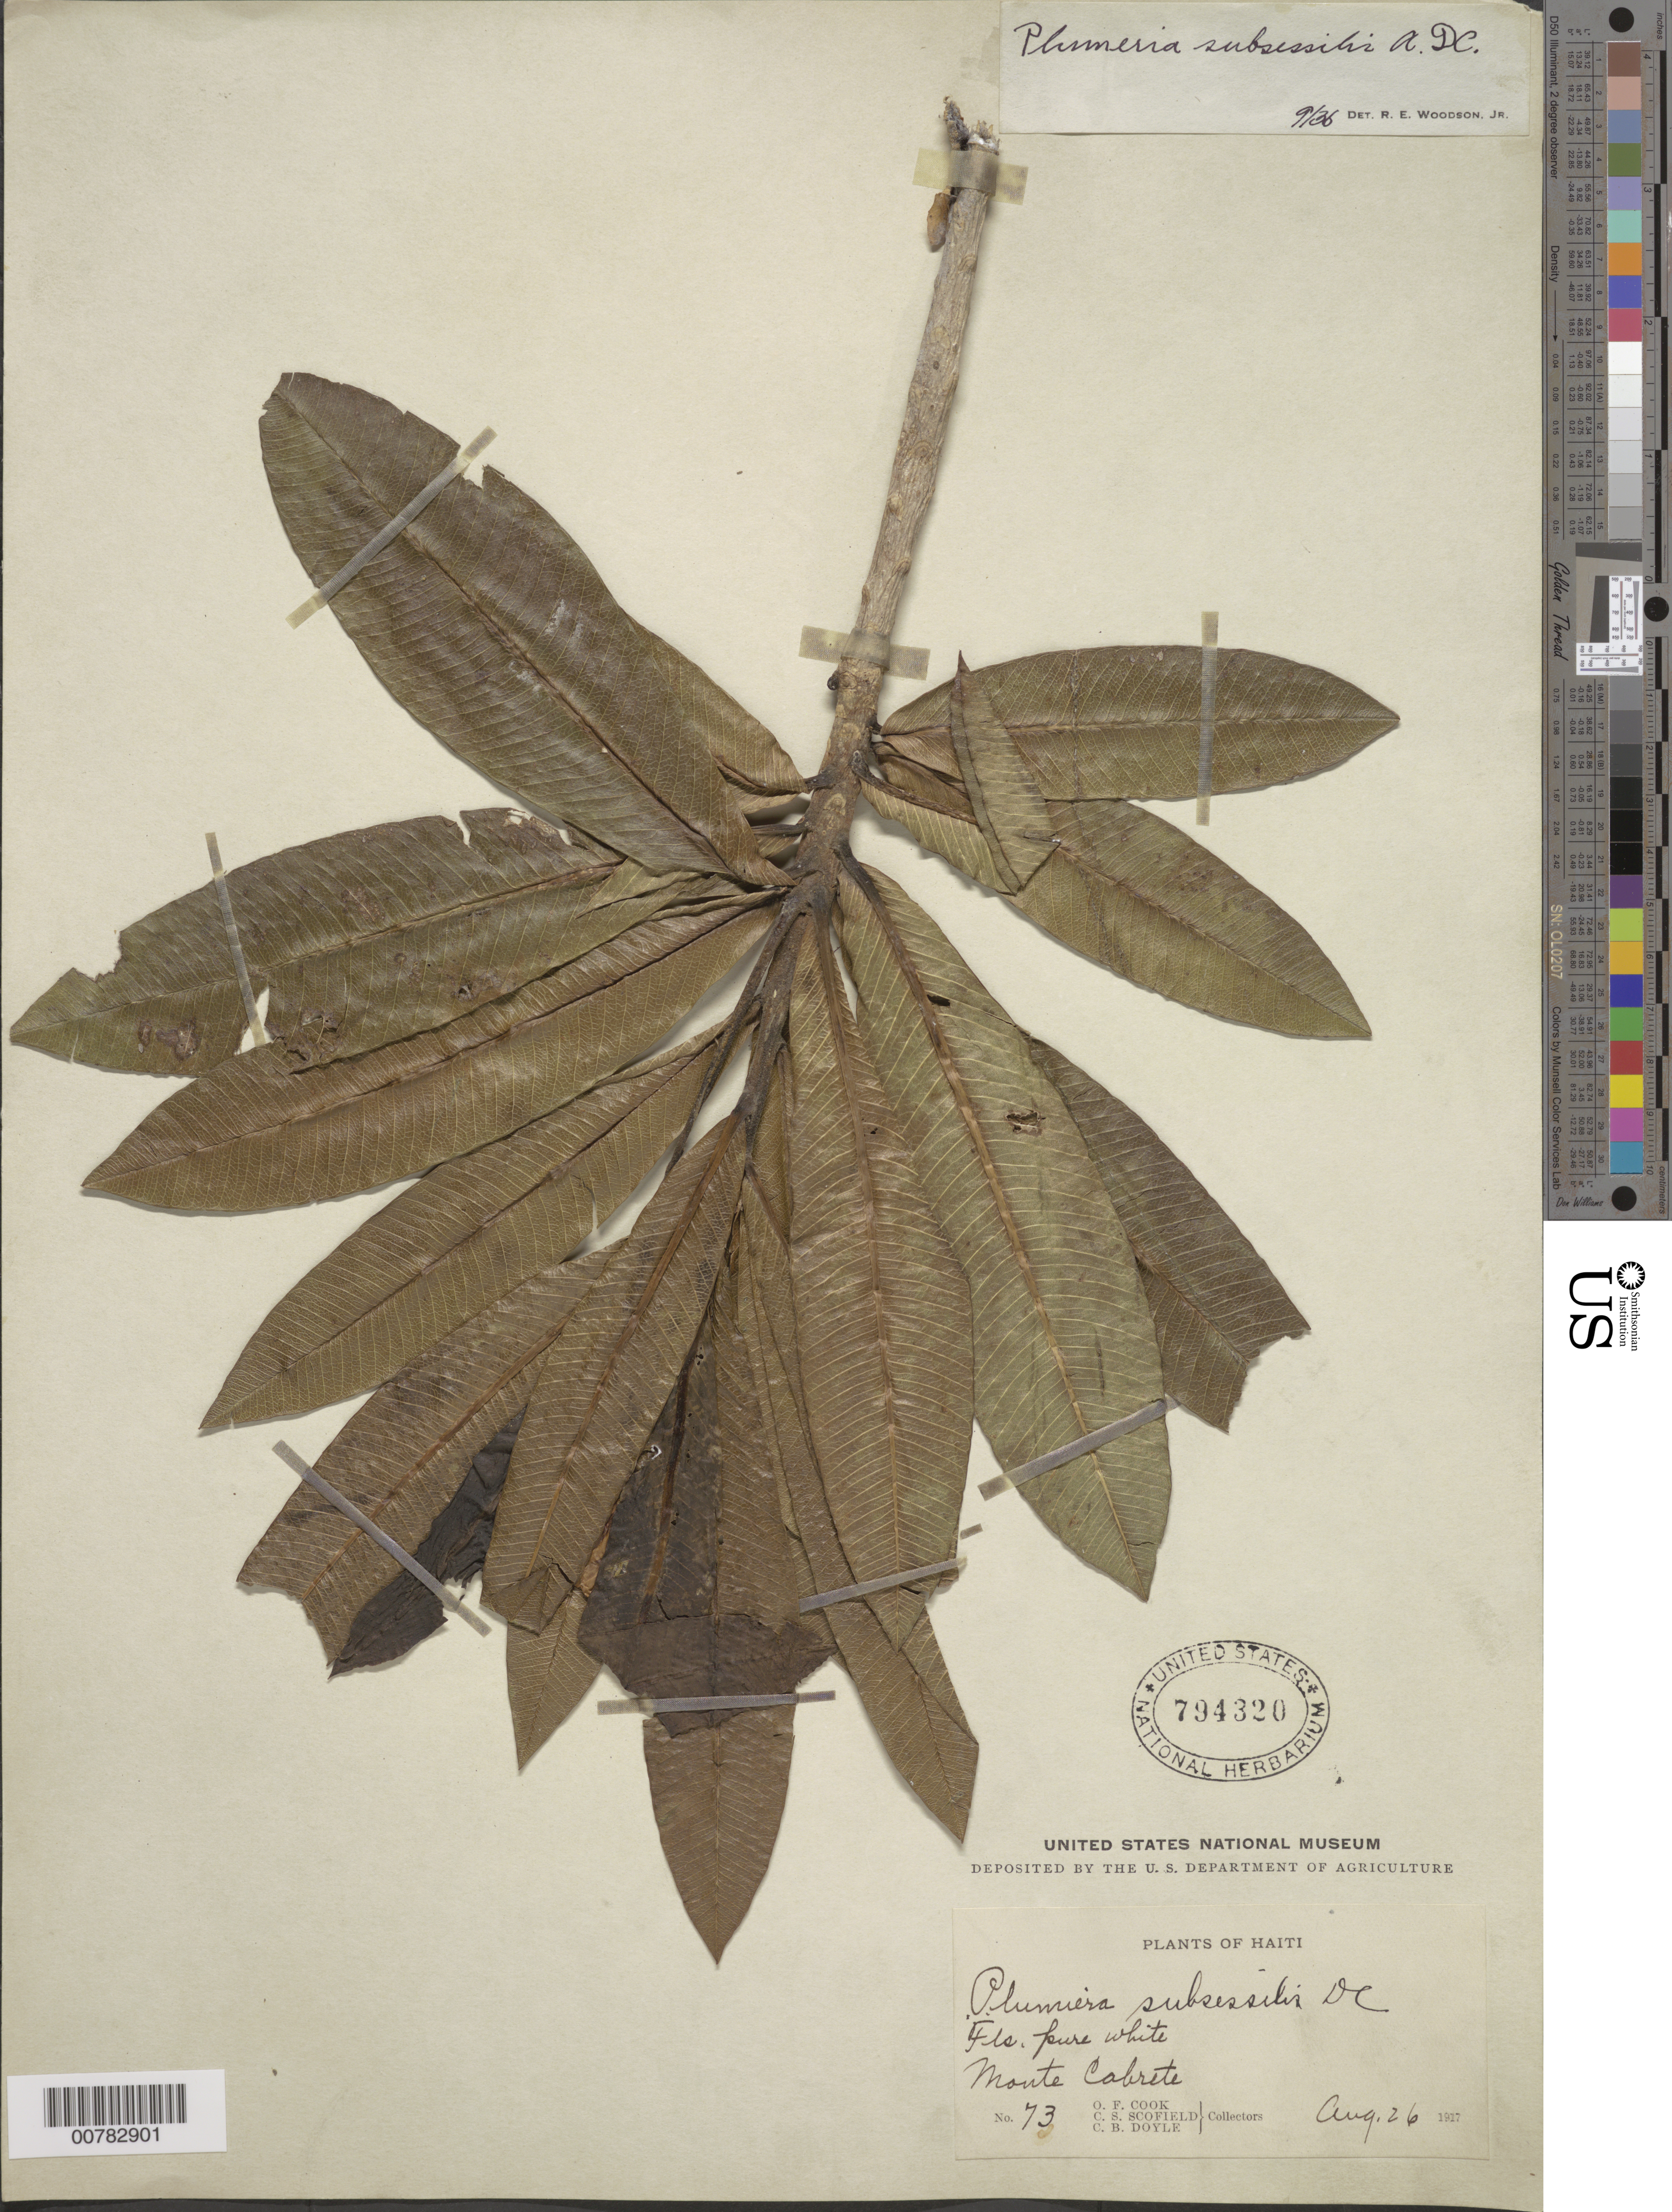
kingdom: Plantae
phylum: Tracheophyta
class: Magnoliopsida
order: Gentianales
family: Apocynaceae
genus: Plumeria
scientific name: Plumeria subsessilis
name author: A. DC.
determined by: Woodson, R. E., Jr.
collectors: O. F. Cook, C. Scofield & C. Doyle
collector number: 73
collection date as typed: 26 Aug 1917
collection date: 1917-08-26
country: Haiti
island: Hispaniola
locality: Monte Cabrete.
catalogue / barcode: US 794320